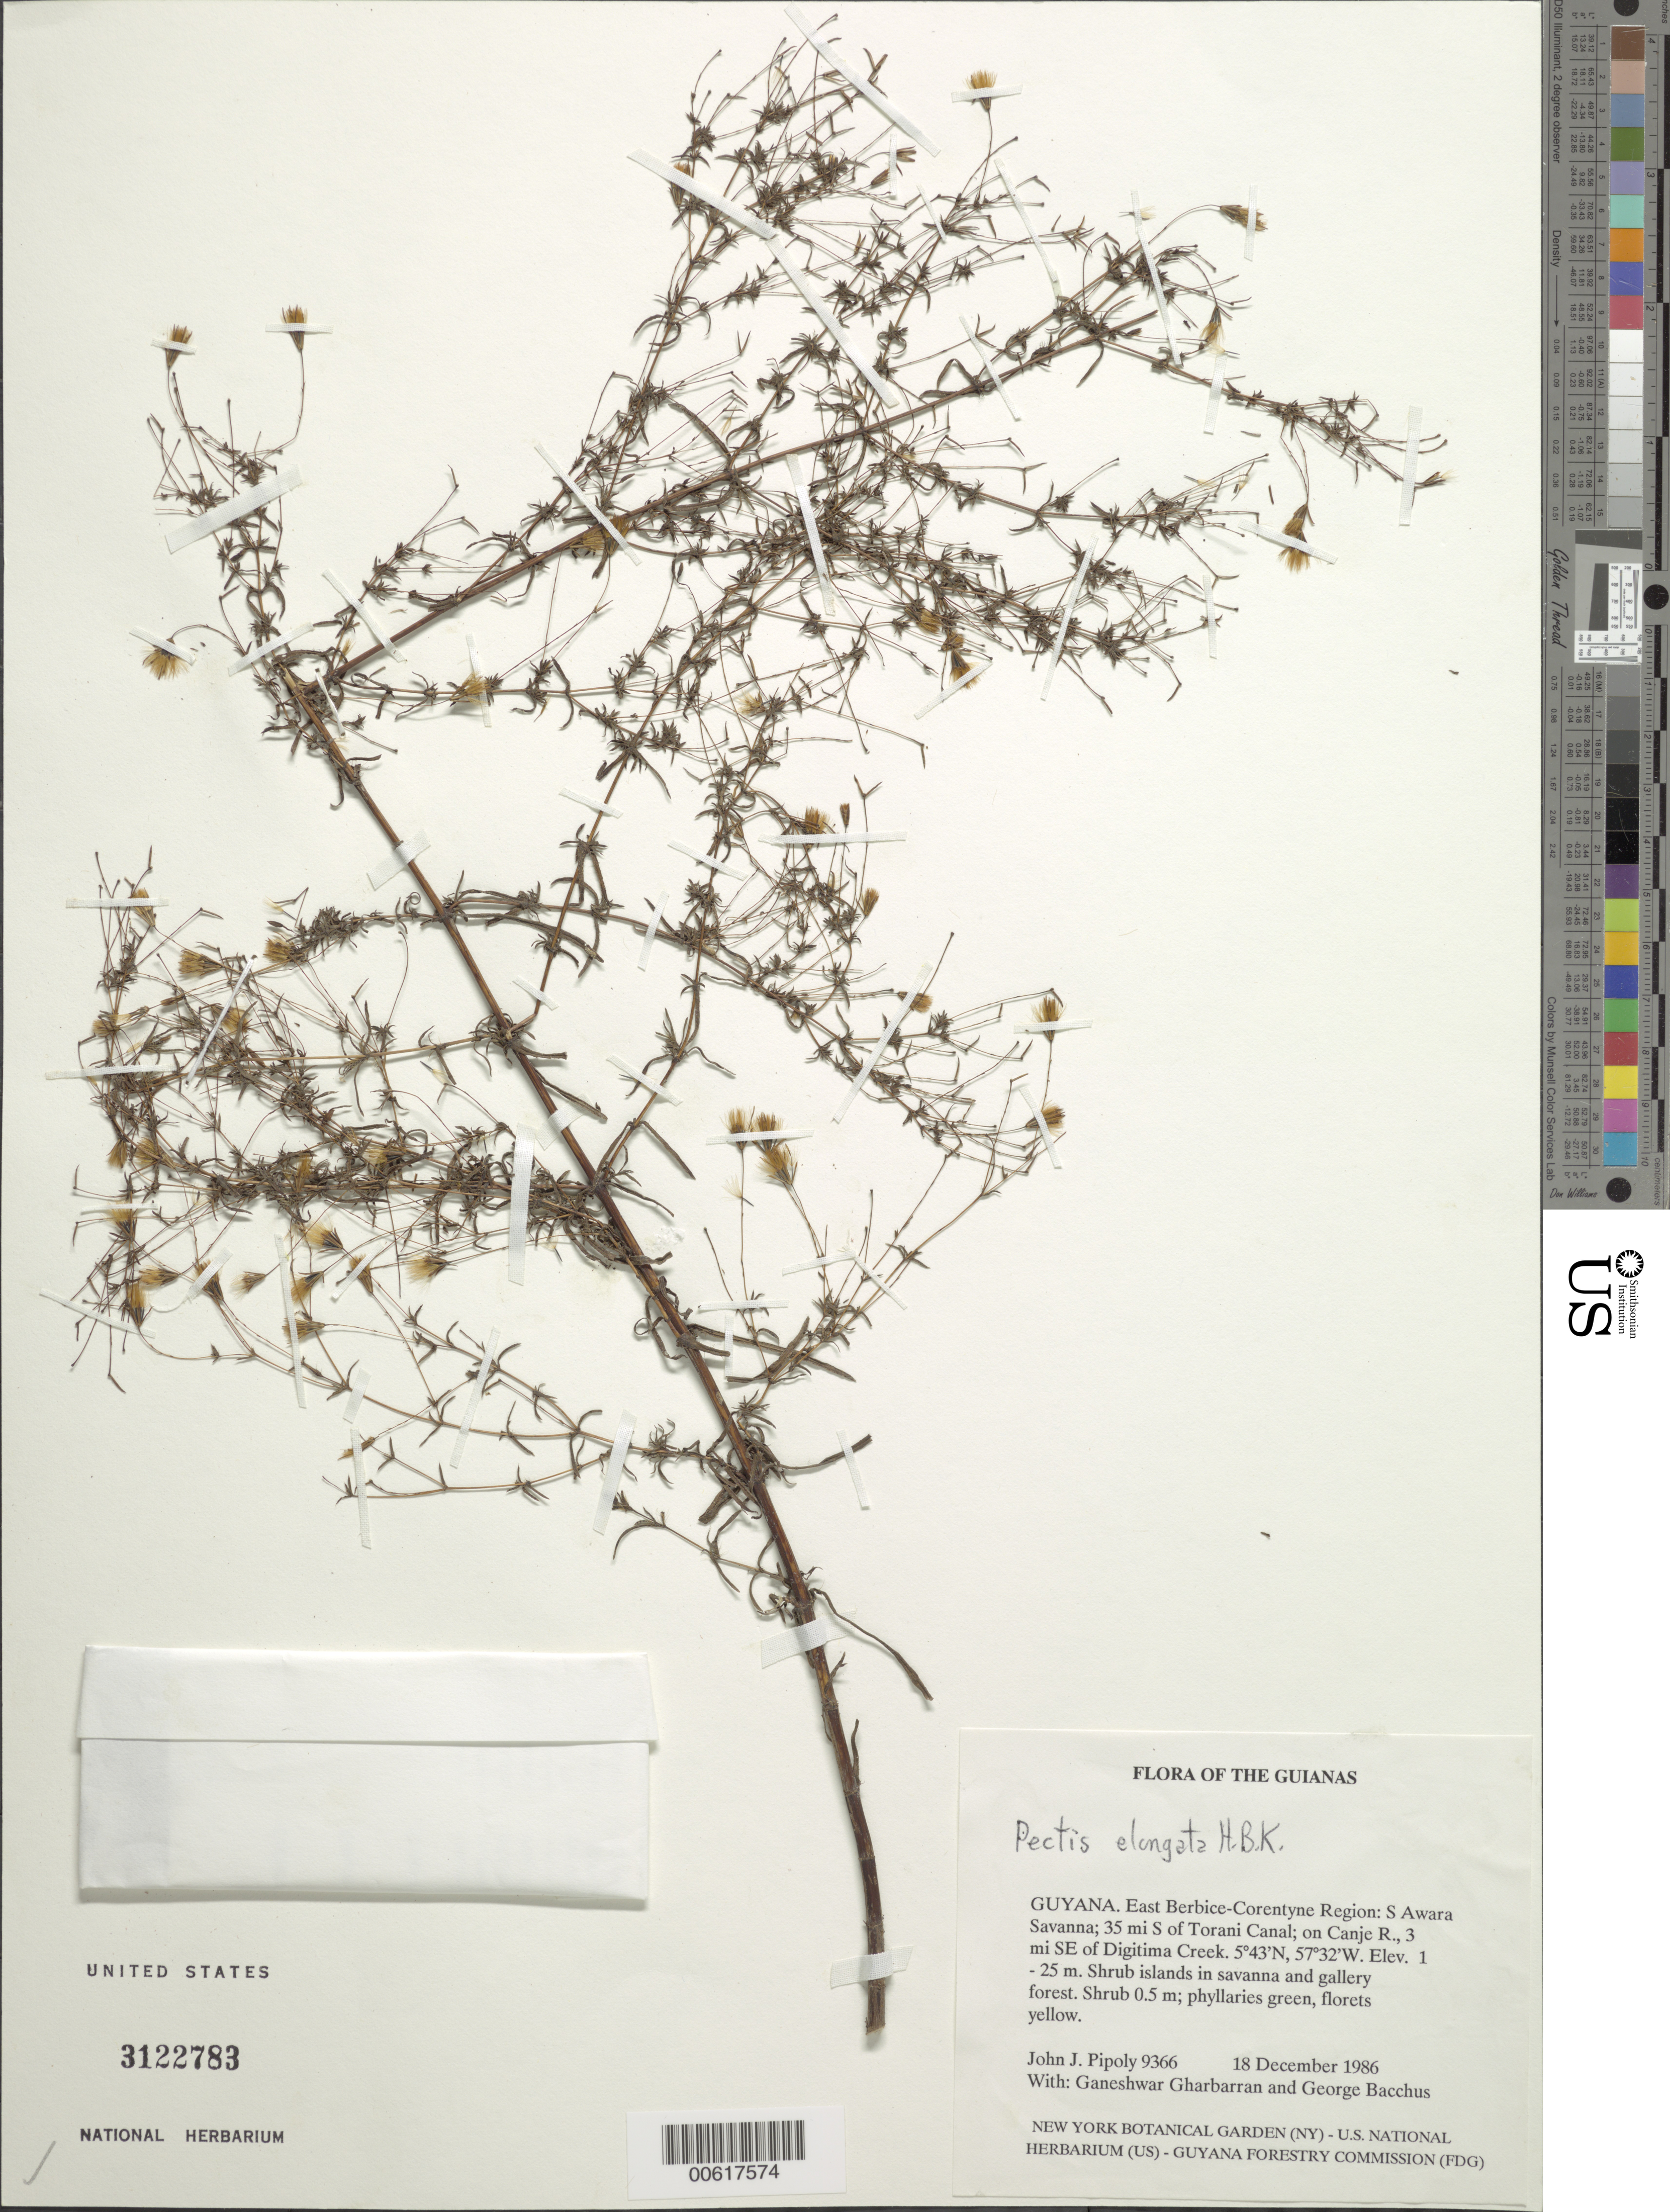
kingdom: Plantae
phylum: Tracheophyta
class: Magnoliopsida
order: Asterales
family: Asteraceae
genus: Pectis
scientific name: Pectis elongata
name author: Kunth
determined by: Funk, Vicki A., (BOT), Smithsonian Institution - National Museum of Natural History (UNITED STATES)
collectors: J. J. Pipoly, G. Gharbarran & G. Bacchus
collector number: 9366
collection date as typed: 18 December 1986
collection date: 1986-12-18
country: Guyana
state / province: E. Berbice-Corentyne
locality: S Awara Savanna; ±35 mi S of Torani Canal; on Canje R., 3 mi SE of Digitima Creek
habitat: Shrub islands in savanna and gallery forest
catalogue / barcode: US 3122783